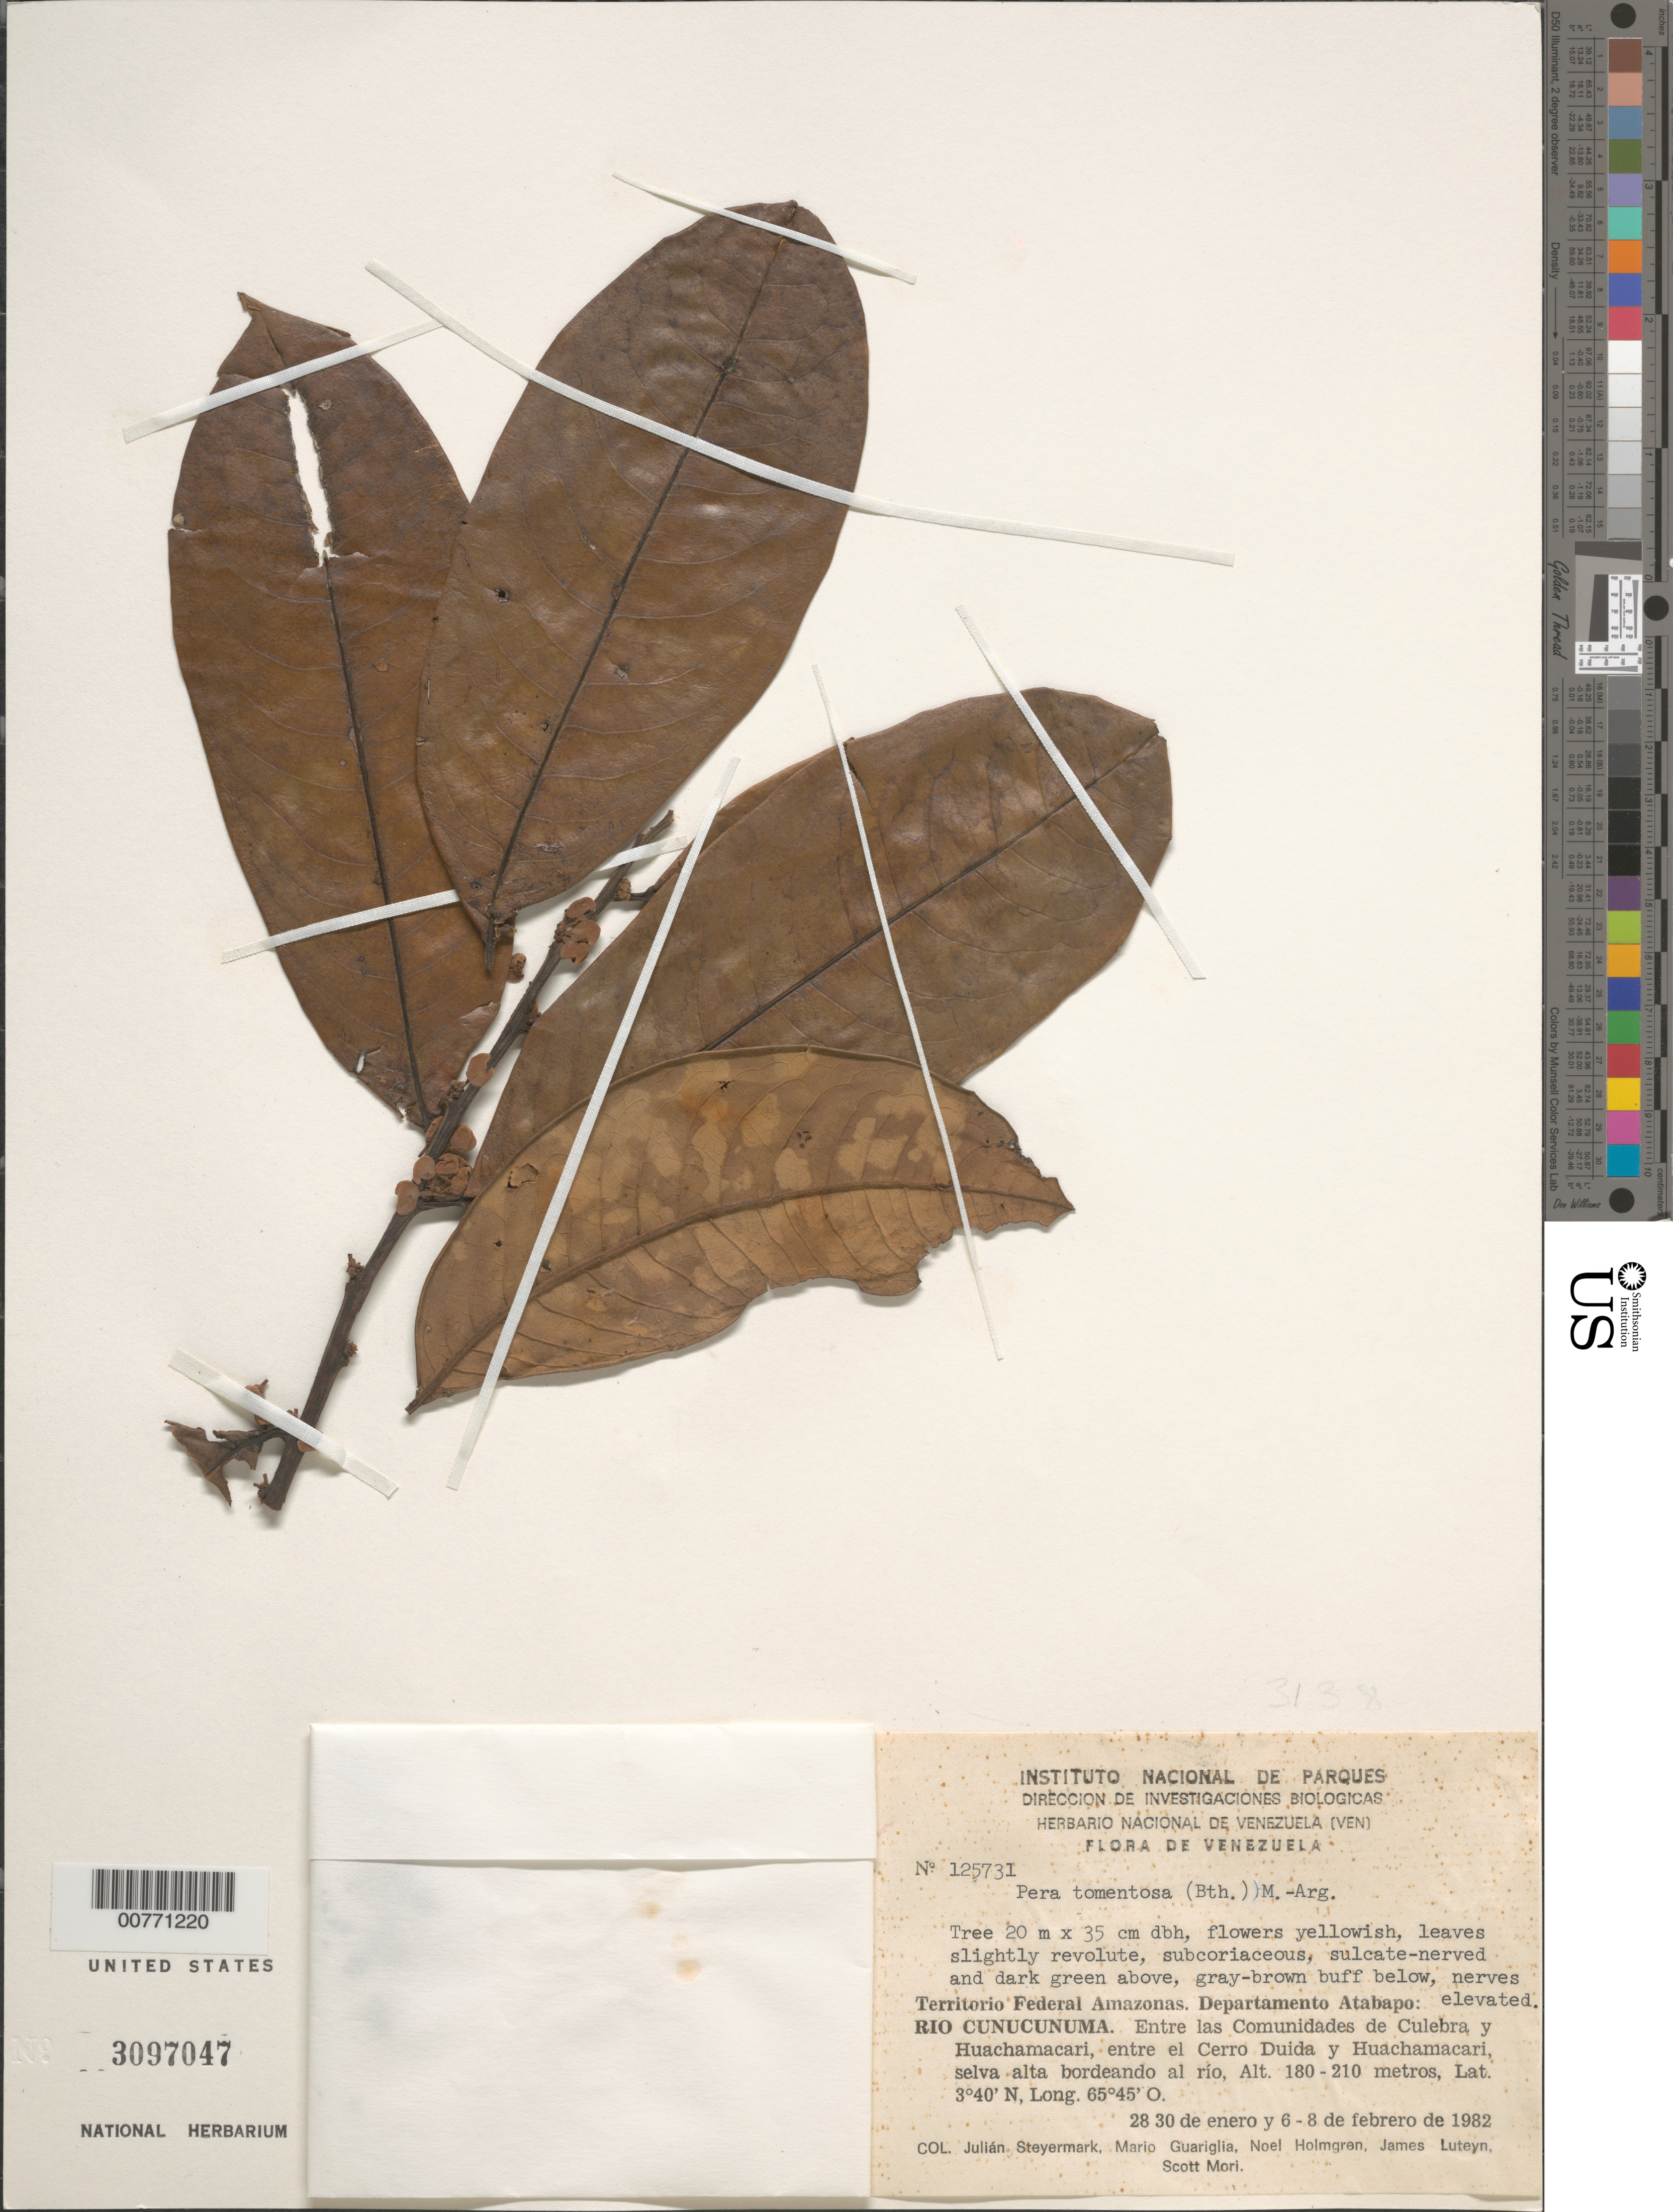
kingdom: Plantae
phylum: Tracheophyta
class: Magnoliopsida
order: Malpighiales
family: Peraceae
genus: Pera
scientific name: Pera tomentosa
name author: (Benth.) Müll. Arg.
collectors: J. Steyermark, M. Guariglia P., N. H. Holmgren, J. L. Luteyn & S. Mori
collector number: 125731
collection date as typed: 28-Jan-82 to 8-Feb-82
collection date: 1982-01-28/1982-02-08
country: Venezuela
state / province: Amazonas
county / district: Atabapo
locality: Río Cunucunuma, entre las Communidades de Culebra y Huachamacari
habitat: Forest along river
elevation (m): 180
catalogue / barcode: US 3097047